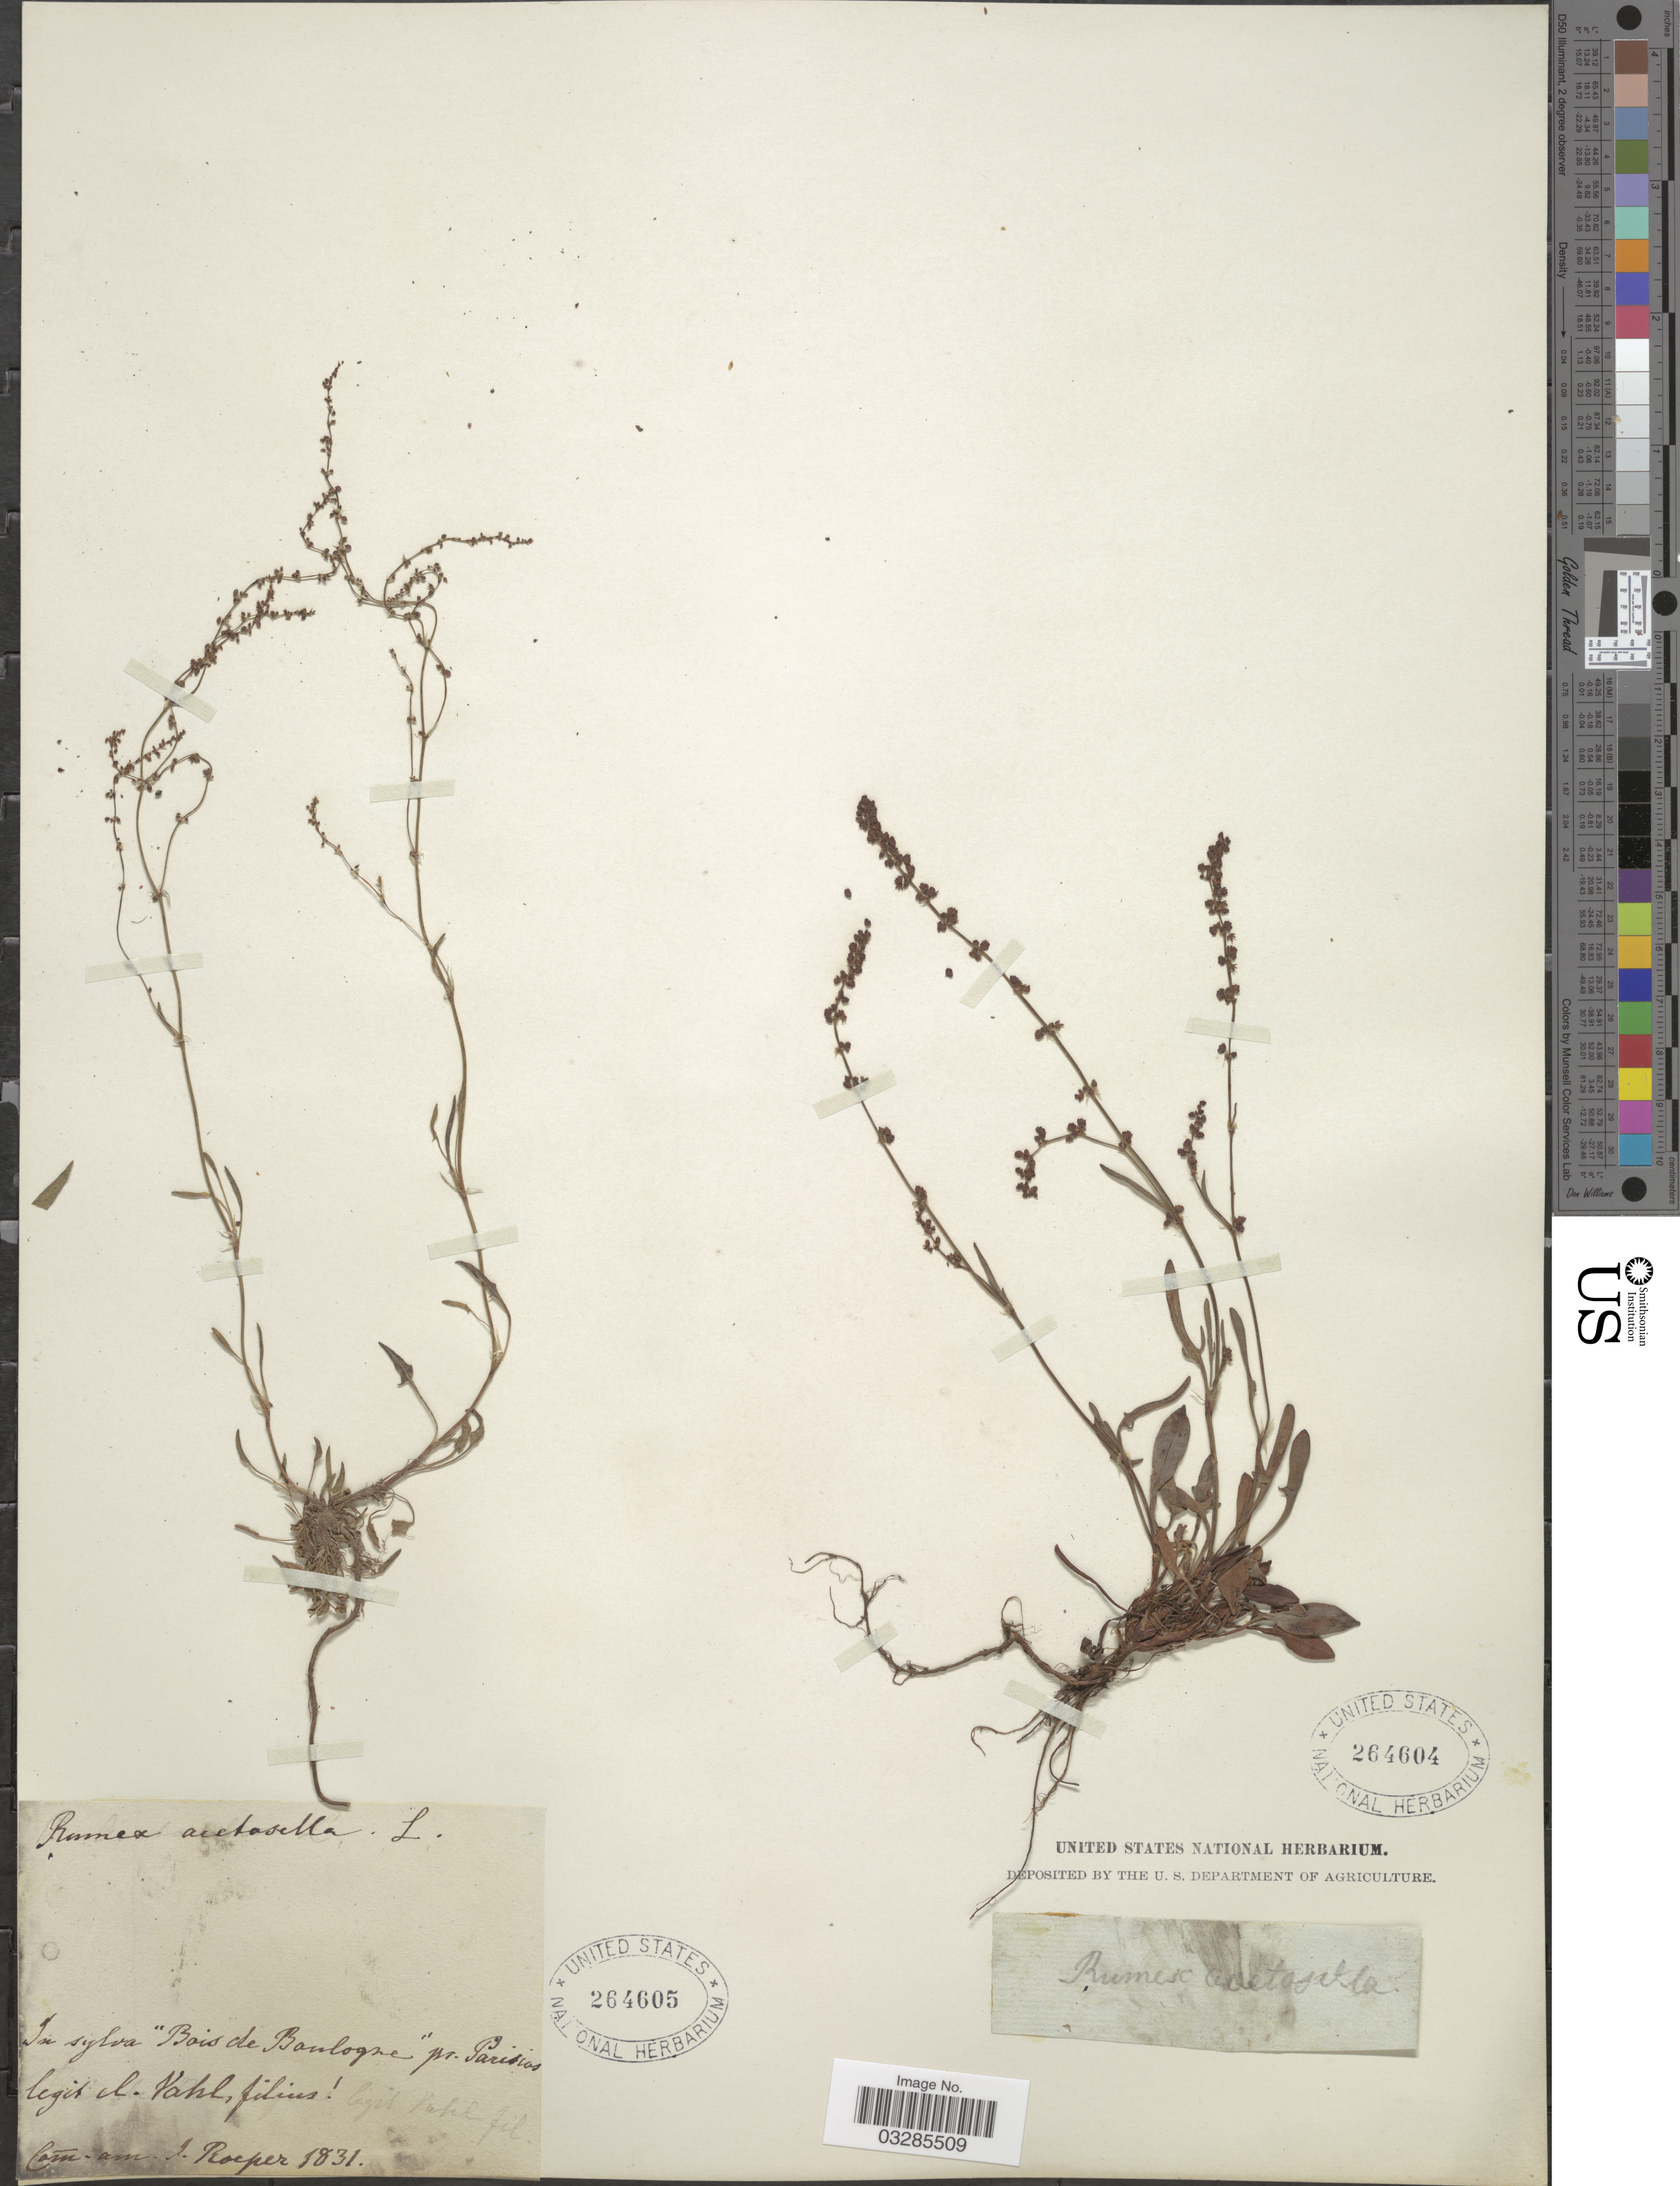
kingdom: Plantae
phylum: Tracheophyta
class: Magnoliopsida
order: Caryophyllales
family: Polygonaceae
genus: Rumex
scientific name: Rumex acetosella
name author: L.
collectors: ex herb. United States National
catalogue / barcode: US 264604-2